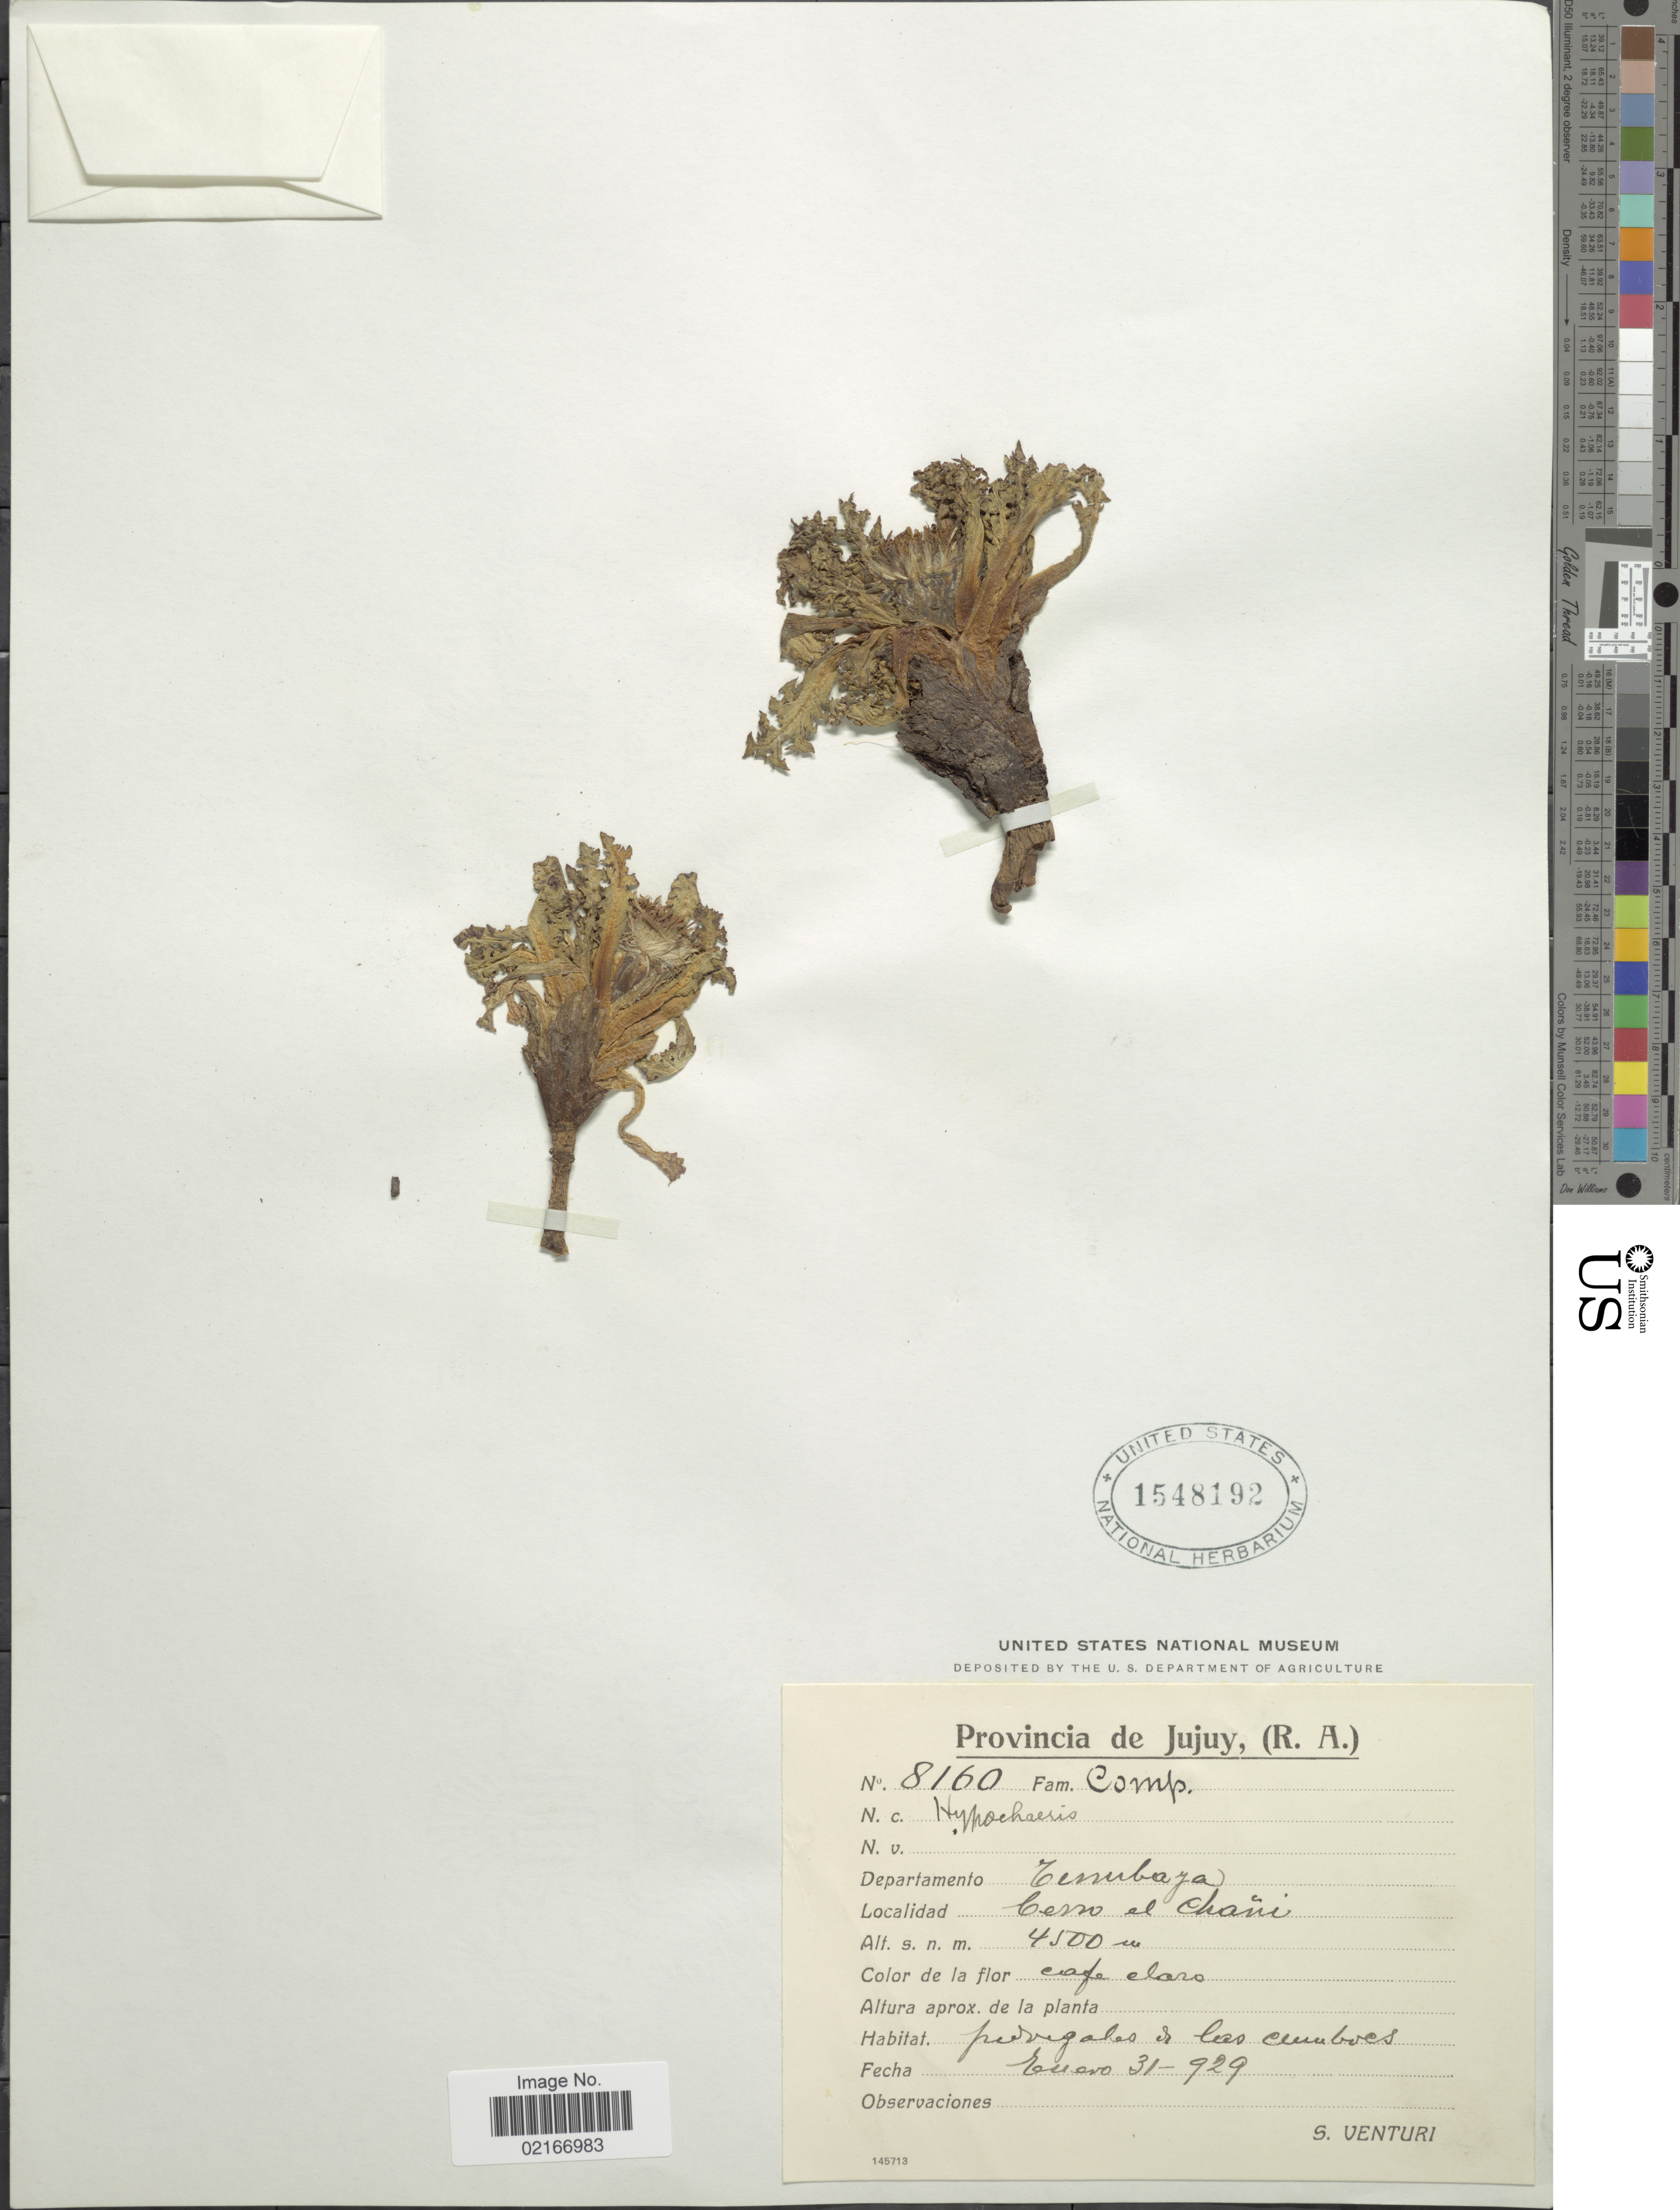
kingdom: Plantae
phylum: Tracheophyta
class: Magnoliopsida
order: Asterales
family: Asteraceae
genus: Hypochaeris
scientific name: Hypochaeris sp.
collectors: S. Venturi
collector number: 8160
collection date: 1929-03-31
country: Argentina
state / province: Jujuy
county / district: Tumbaya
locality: Cerro de Chañi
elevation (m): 4500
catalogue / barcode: US 1548192